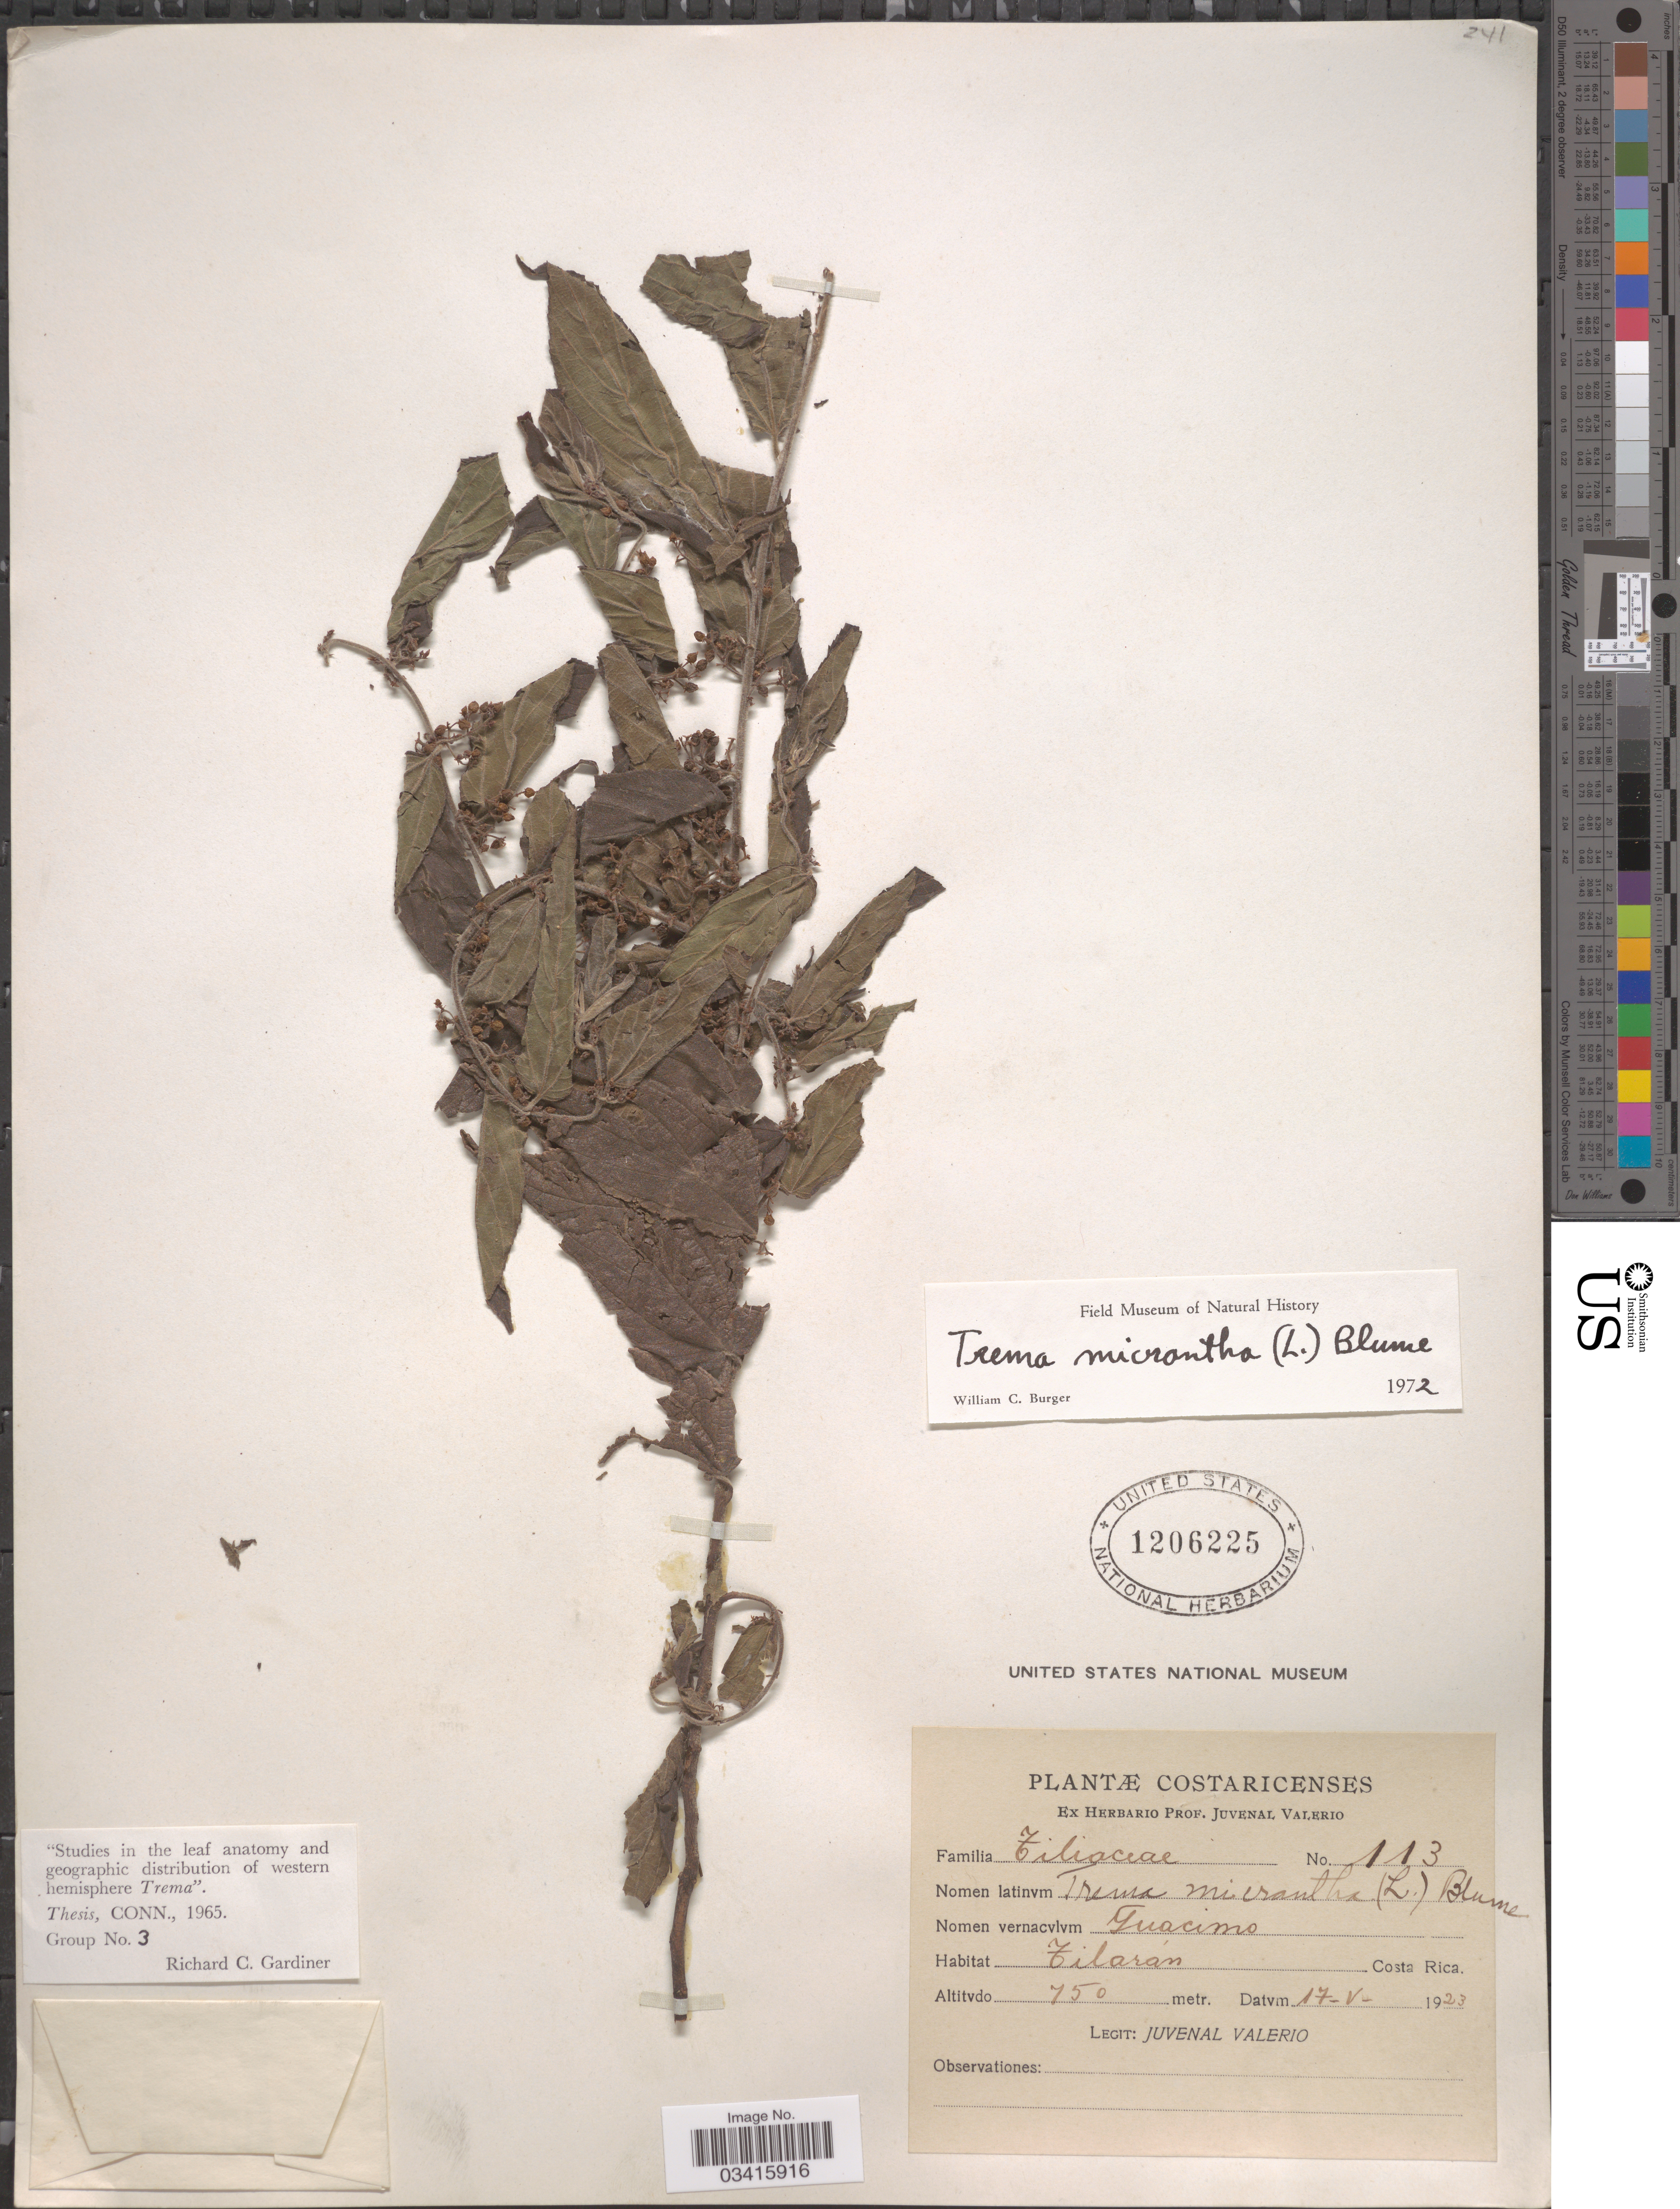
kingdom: Plantae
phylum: Tracheophyta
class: Magnoliopsida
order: Rosales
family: Cannabaceae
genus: Trema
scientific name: Trema micranthum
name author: (L.) Blume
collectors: J. Valerio R.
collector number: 113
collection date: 1923-05-17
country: Costa Rica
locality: Tilarán.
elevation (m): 750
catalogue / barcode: US 1206225